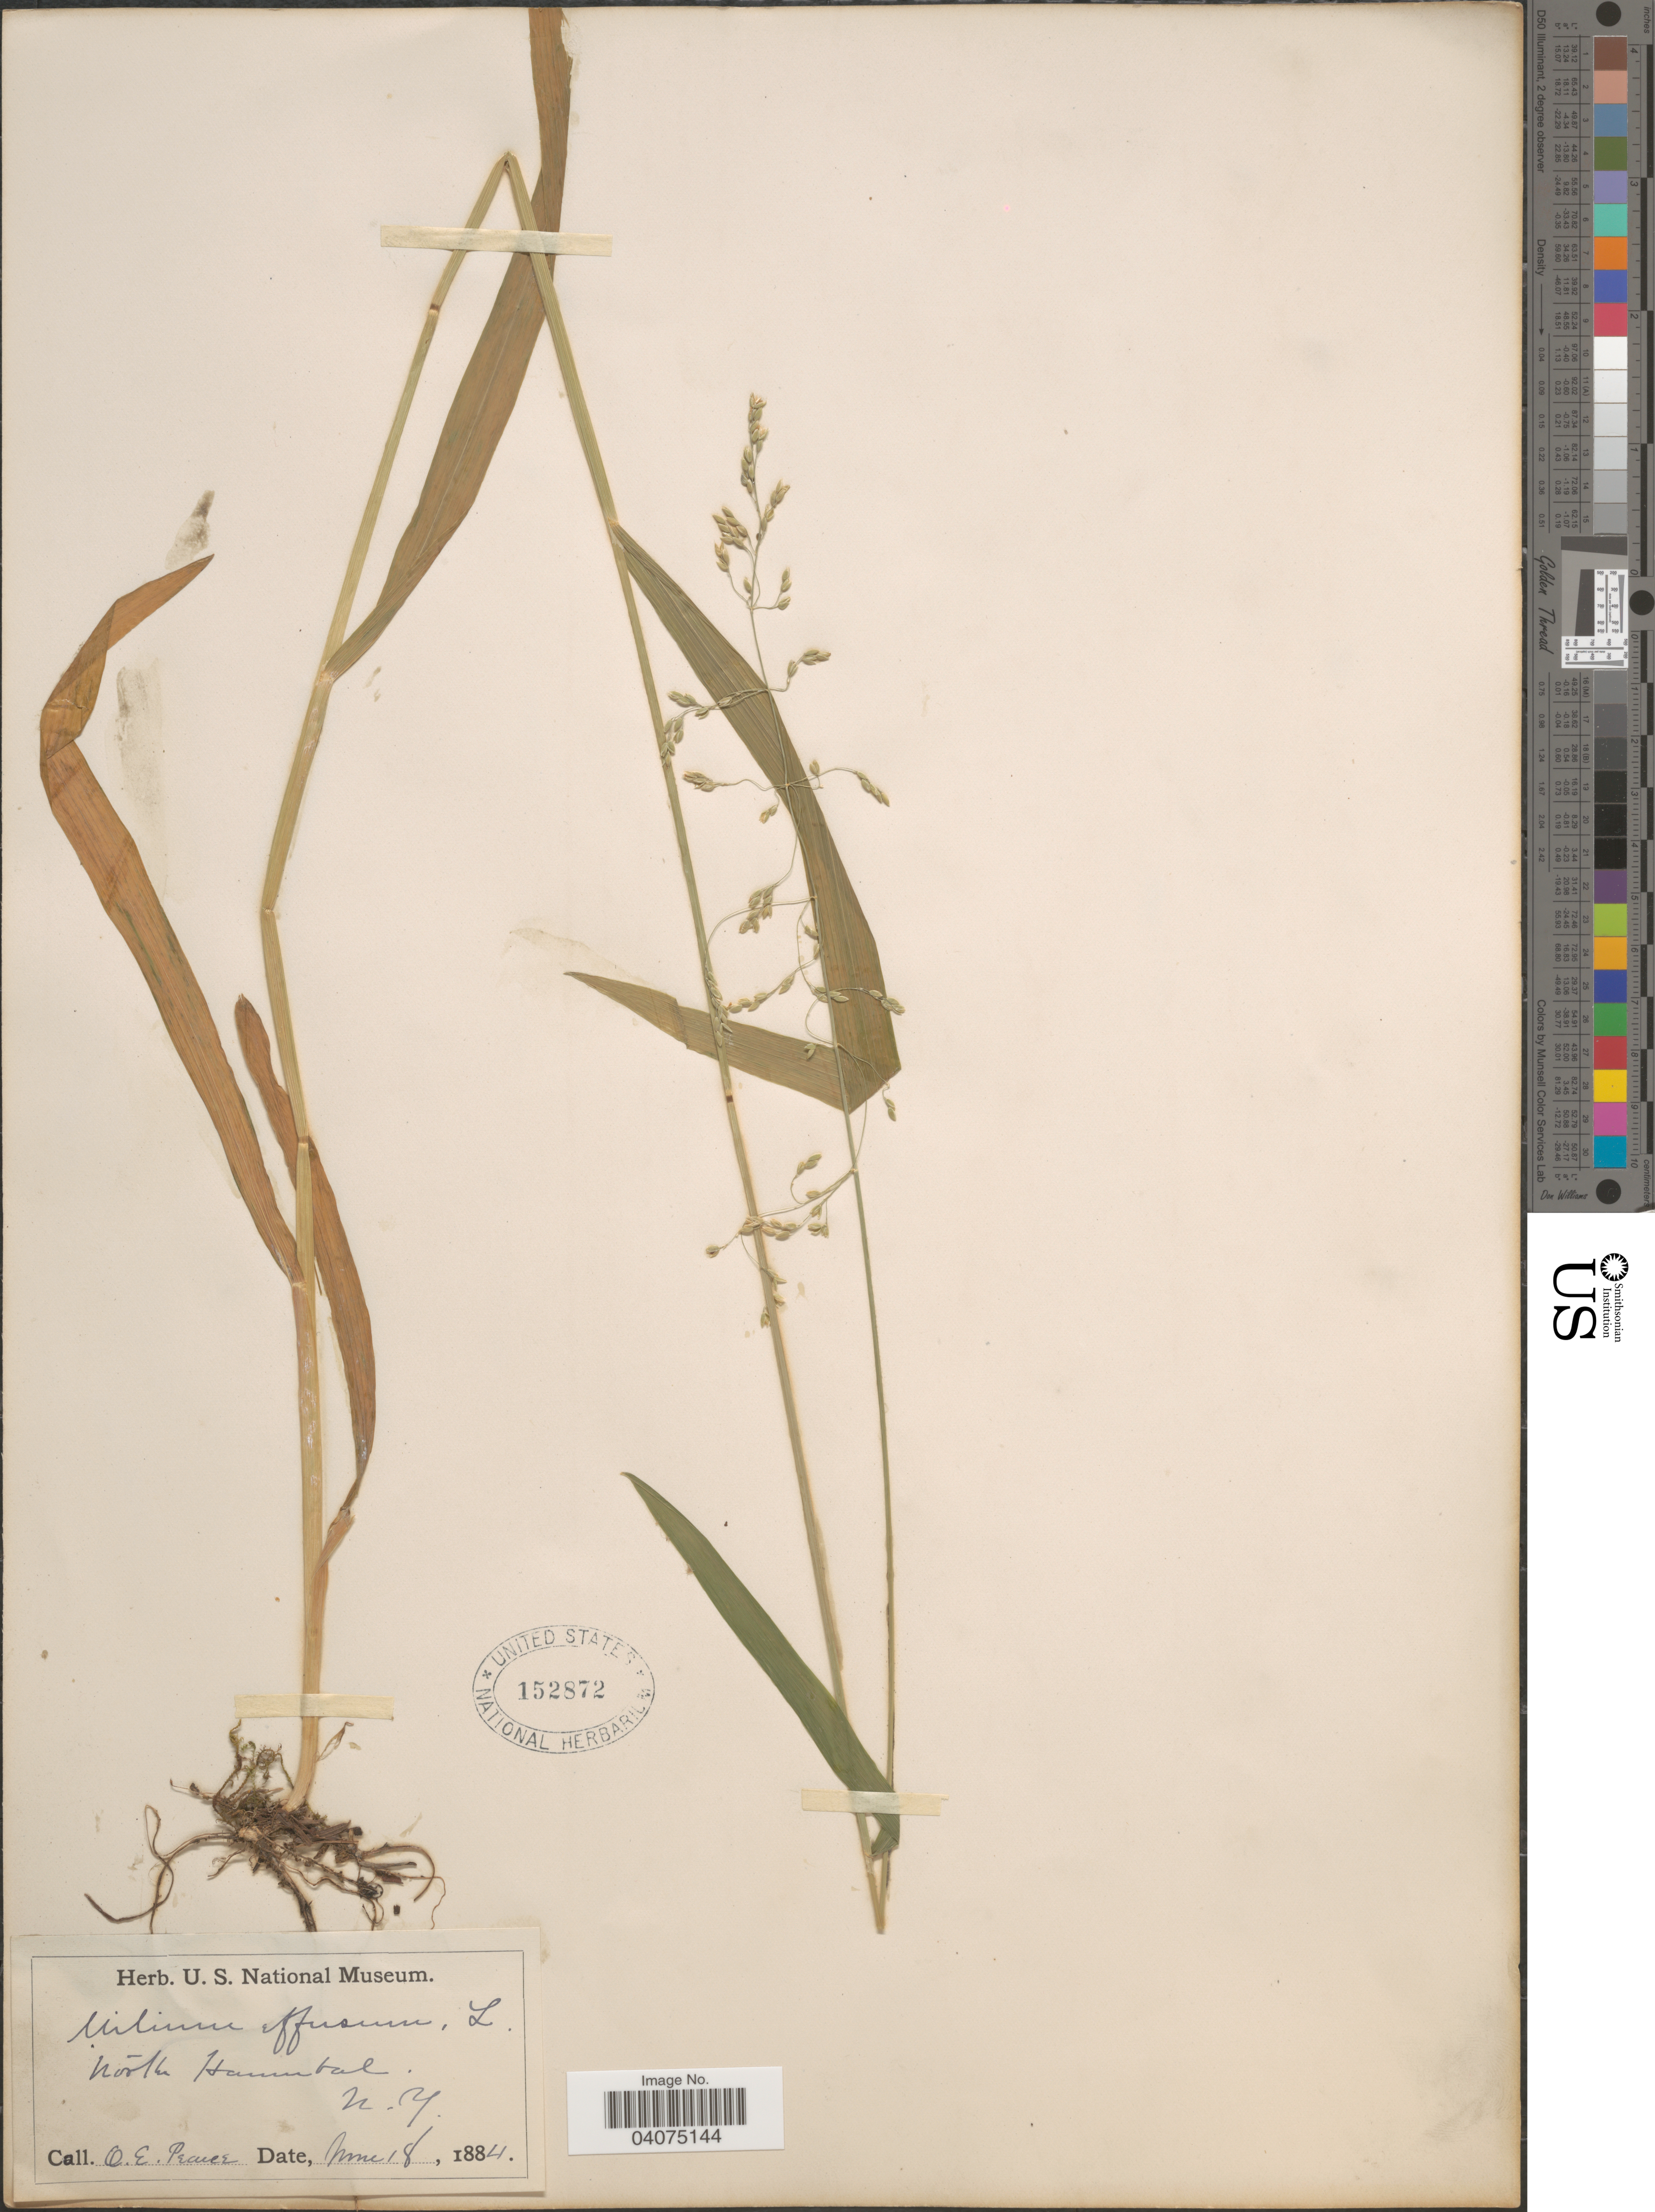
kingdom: Plantae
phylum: Tracheophyta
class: Liliopsida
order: Poales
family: Poaceae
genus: Milium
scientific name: Milium effusum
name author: L.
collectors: O. E. Pearce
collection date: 1884-06-18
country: United States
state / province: New York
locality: North Hannibal.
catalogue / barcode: US 152872